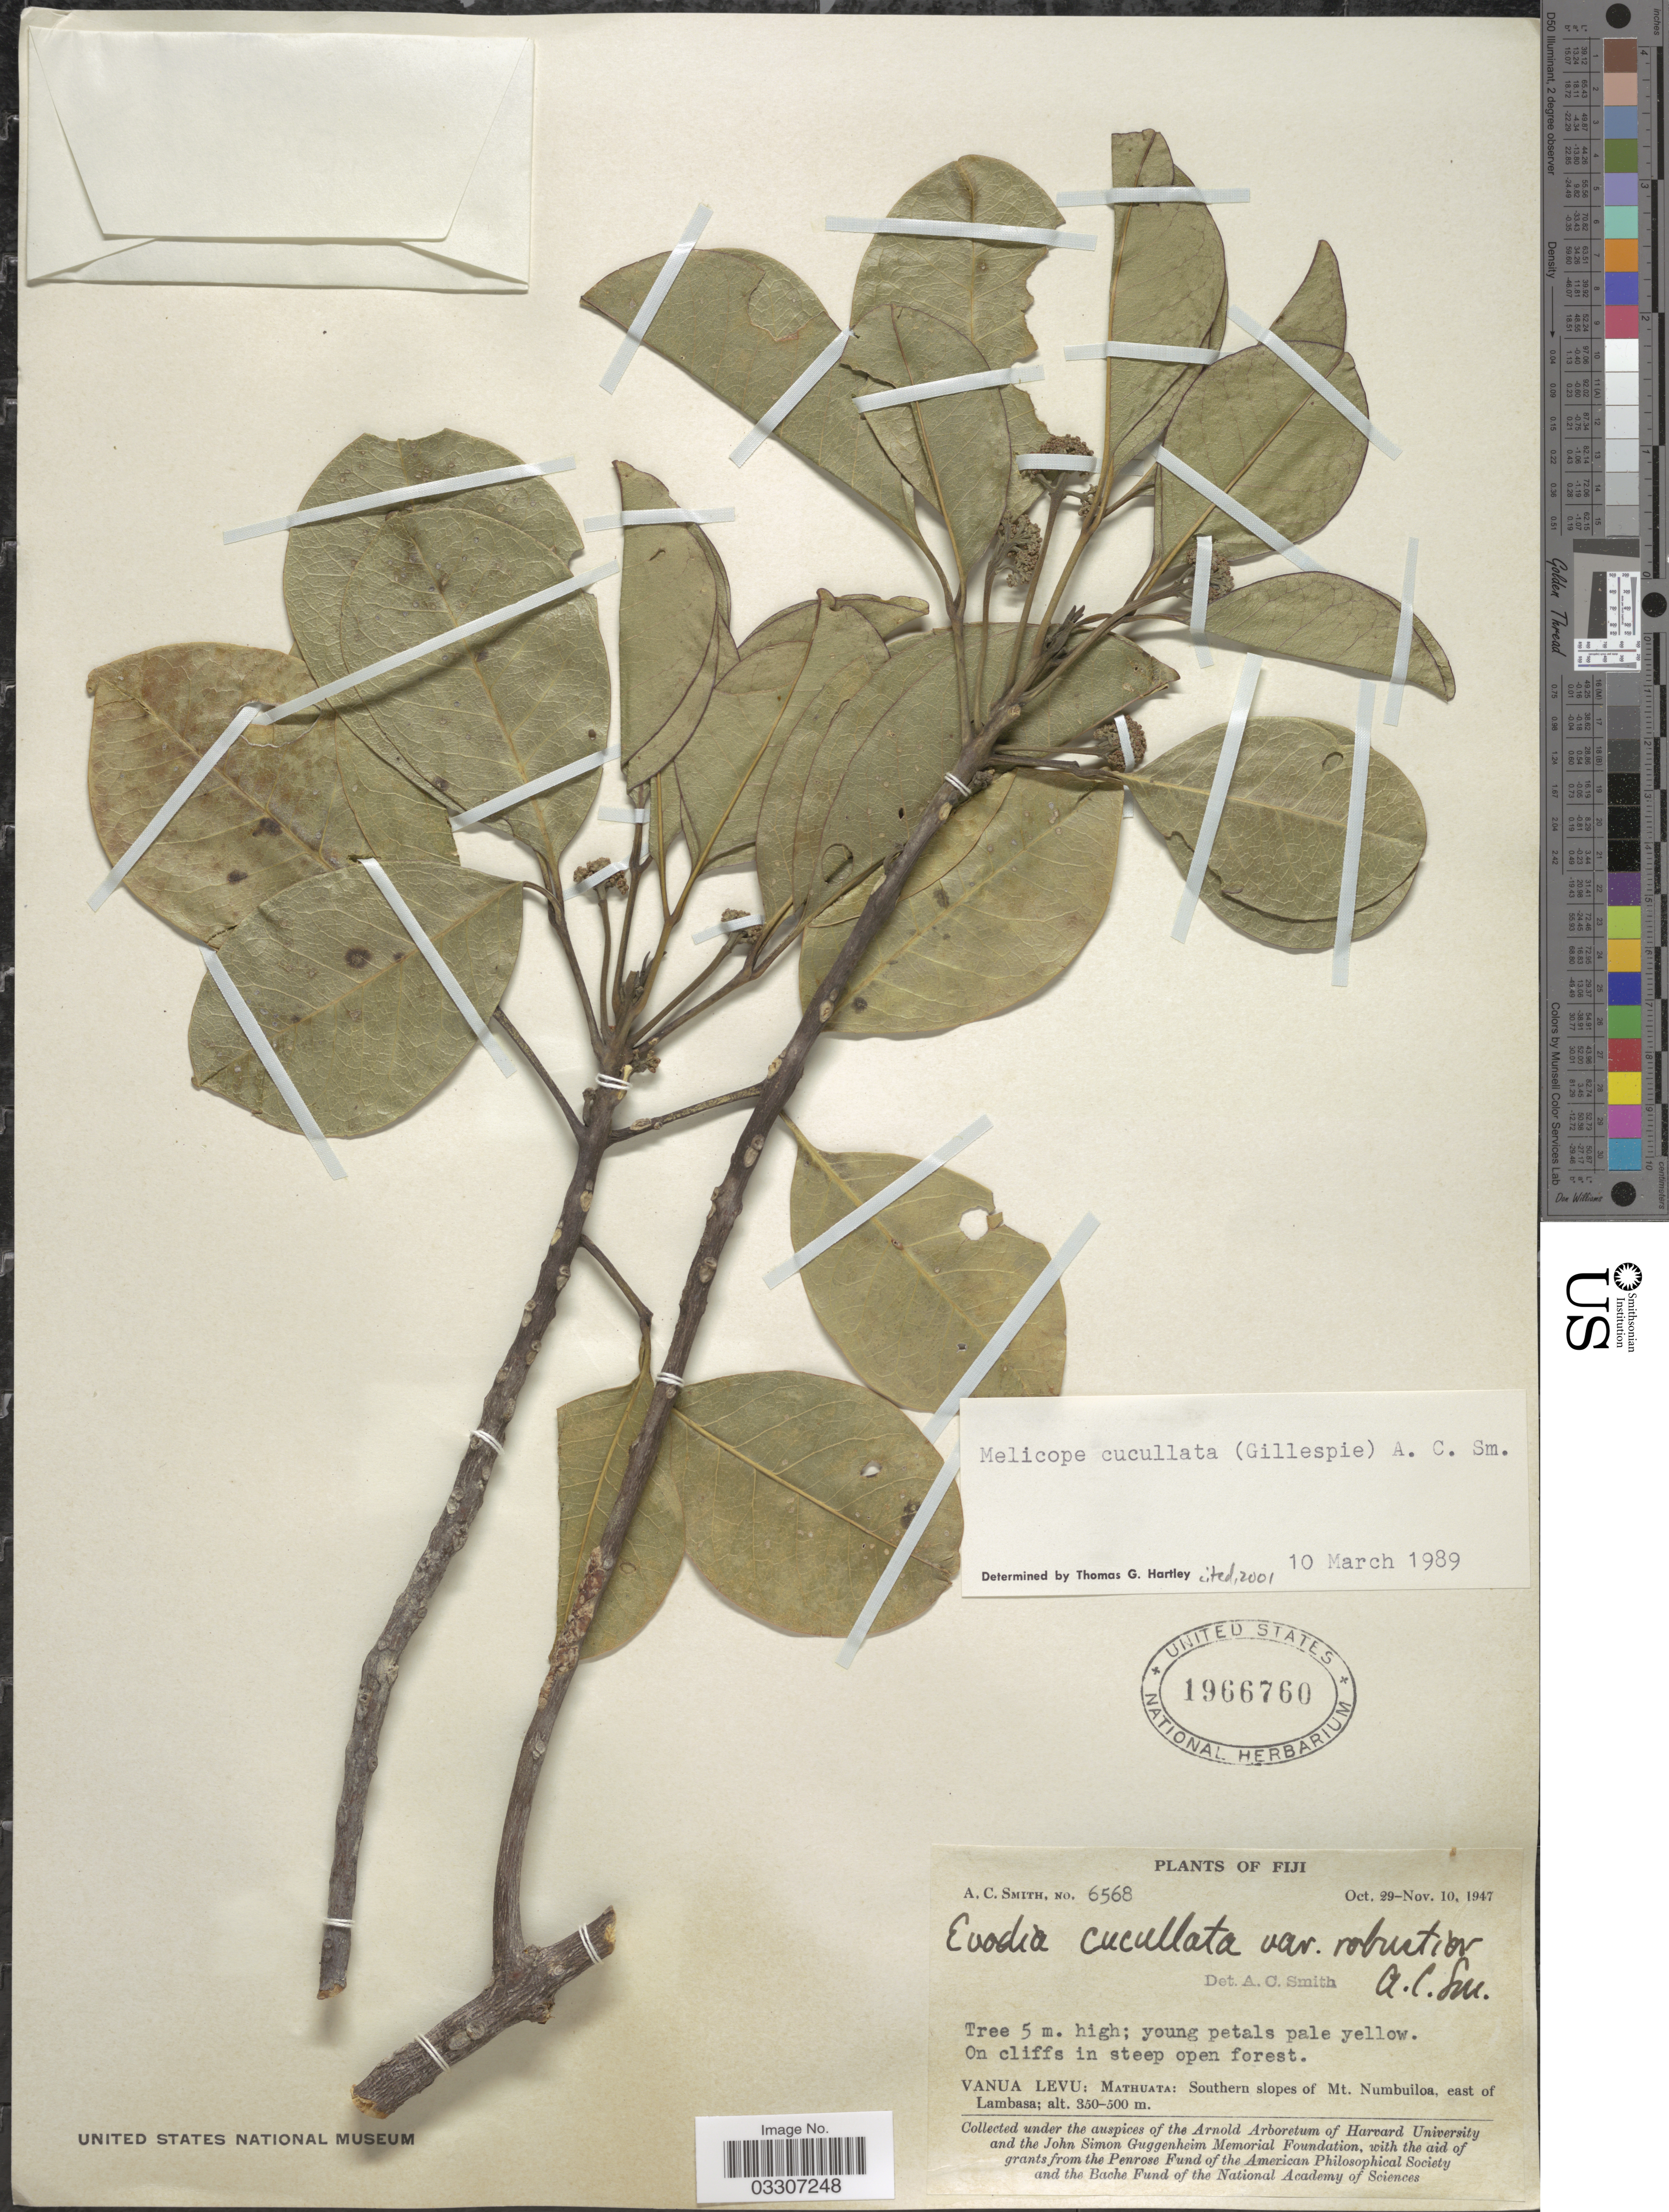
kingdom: Plantae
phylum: Tracheophyta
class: Magnoliopsida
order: Sapindales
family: Rutaceae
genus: Melicope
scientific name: Melicope cucullata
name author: (Gillespie) A.C. Sm.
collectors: A. C. Smith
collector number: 6568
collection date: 1947-10-29/1947-11-10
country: Fiji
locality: Vanua Levu: Mathuata: Southern slopes of Mt. Numbuiloa, east of Lambasa.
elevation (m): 350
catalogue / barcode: US 1966760